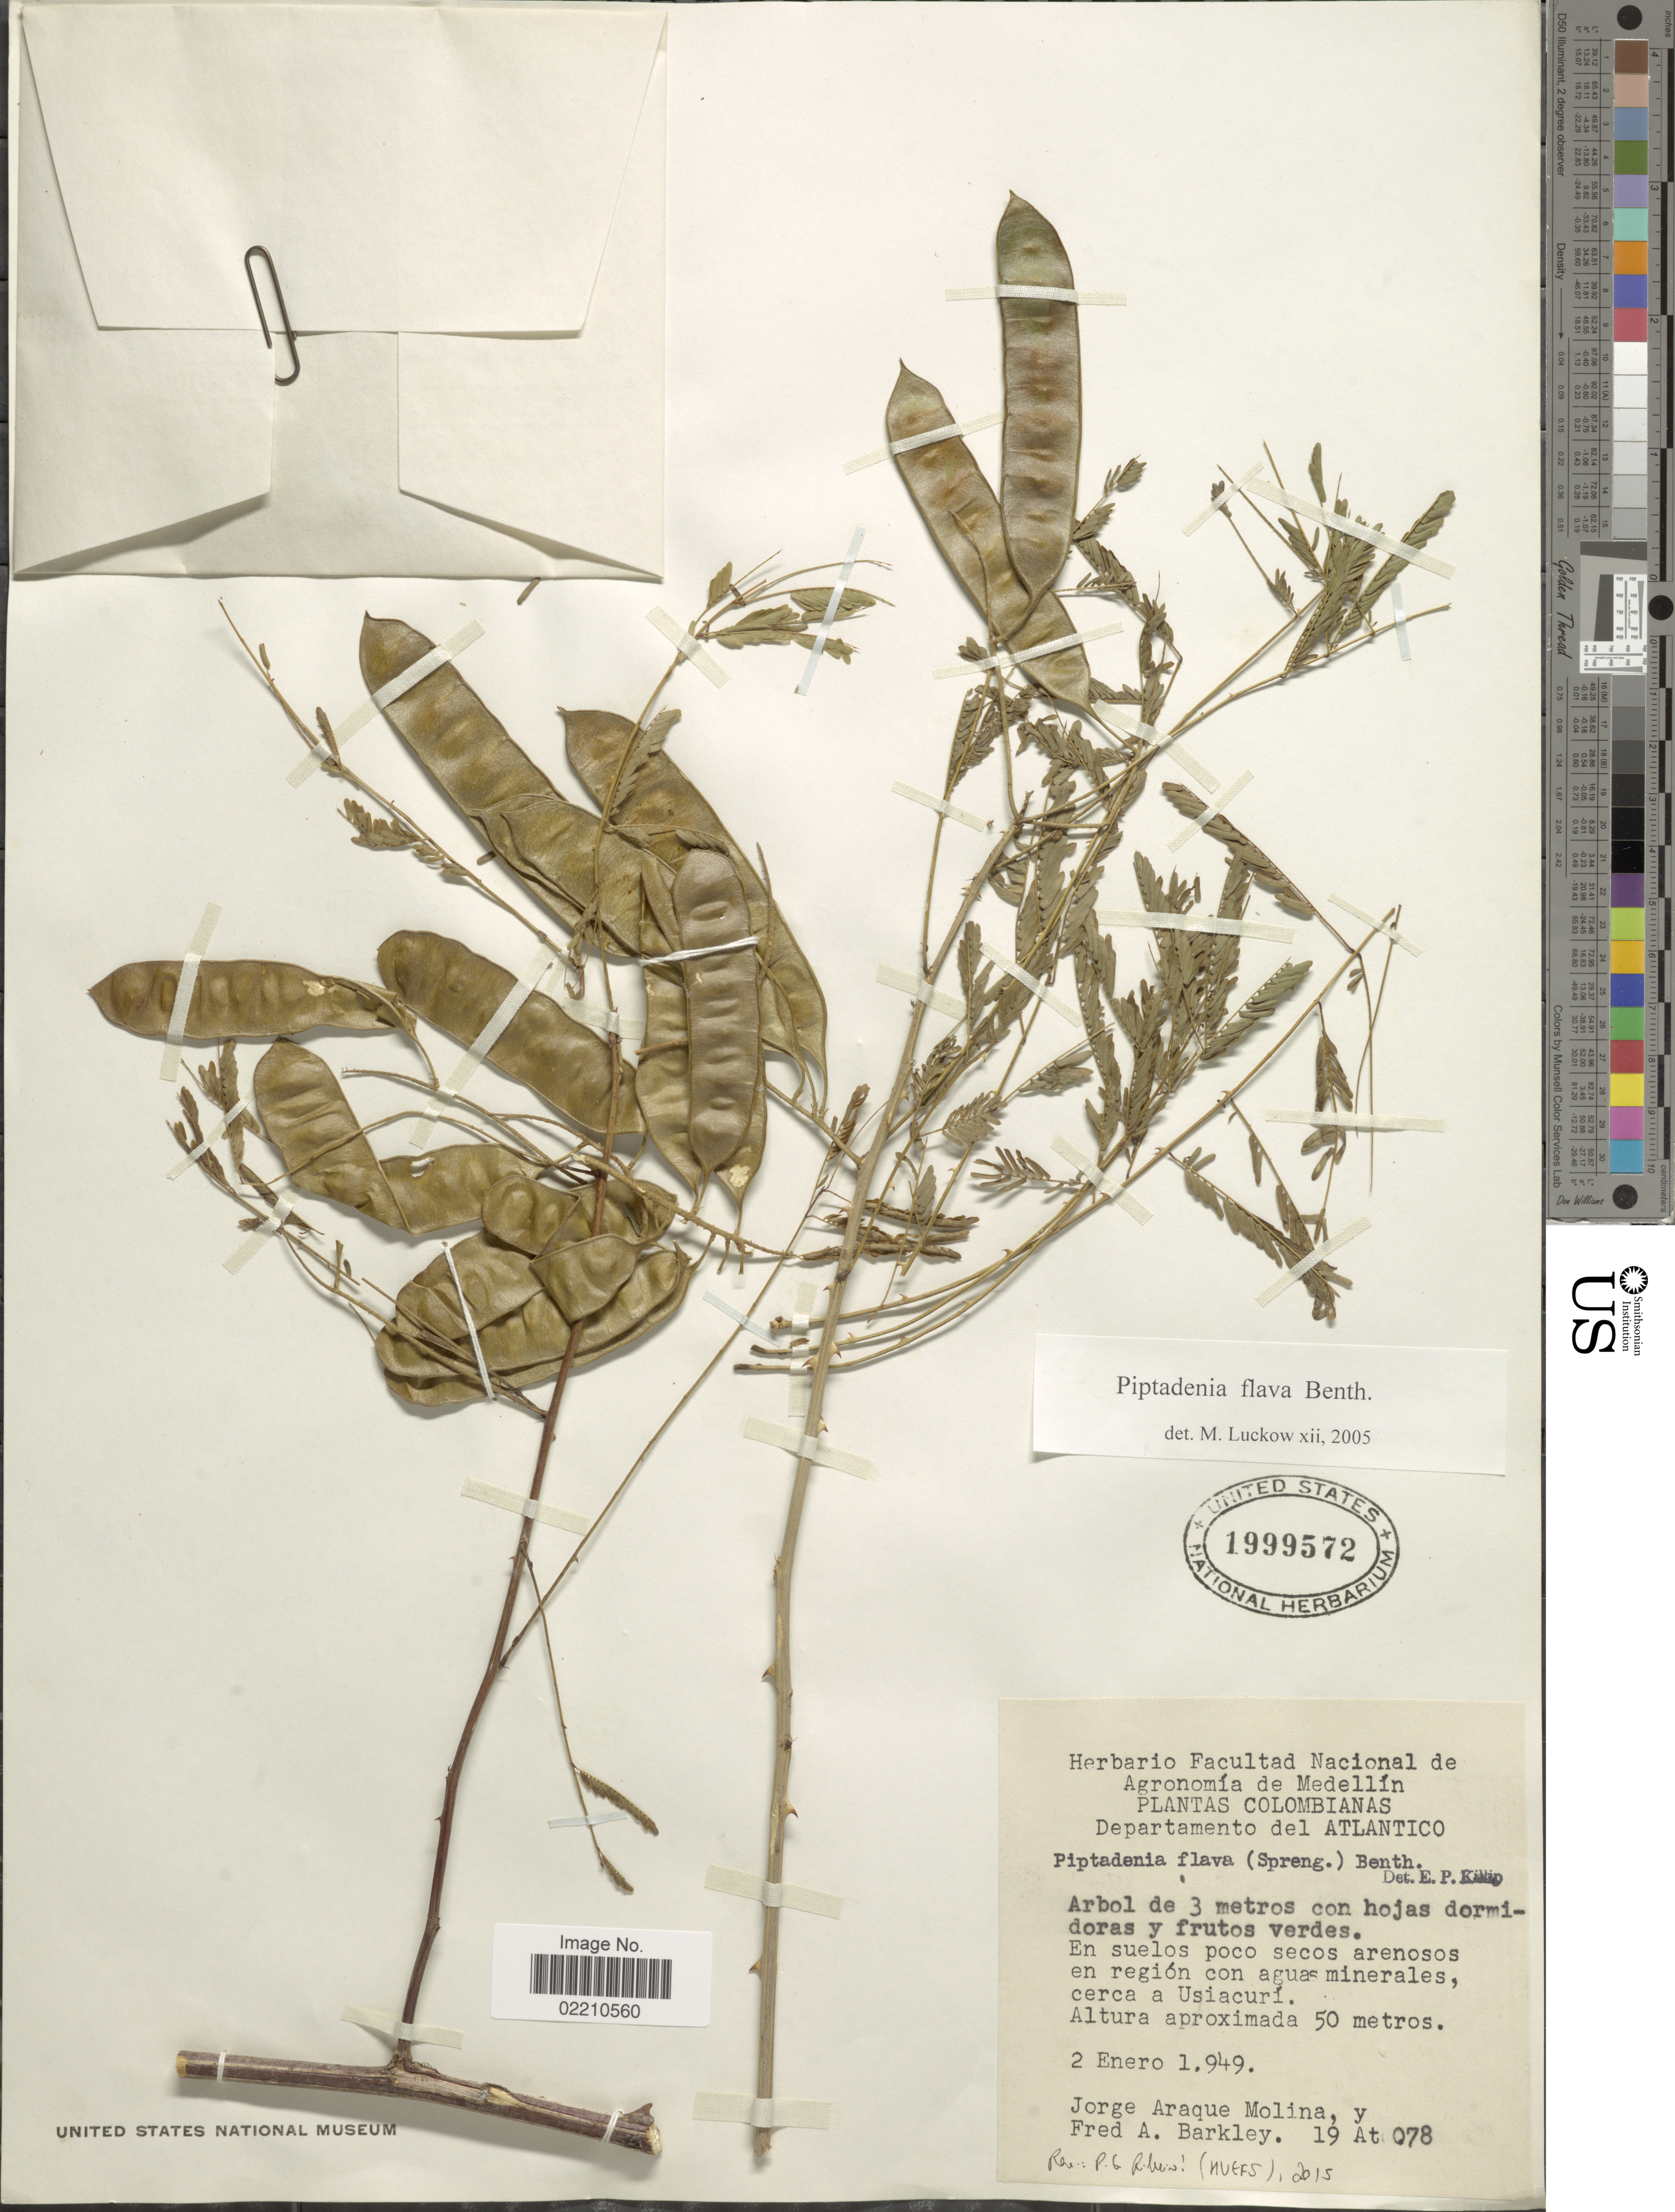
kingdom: Plantae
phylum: Tracheophyta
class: Magnoliopsida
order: Fabales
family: Fabaceae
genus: Piptadenia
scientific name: Piptadenia flava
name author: (DC.) Benth.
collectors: J. Araque Molina & F. A. Barkley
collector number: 19At078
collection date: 1949-01-02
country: Colombia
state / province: Atlántico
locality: Departamento del Atlantico, En suelos poco secos arenosos en region con aguas minerales, cerca a Usiacuri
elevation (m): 50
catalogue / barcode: US 1999572